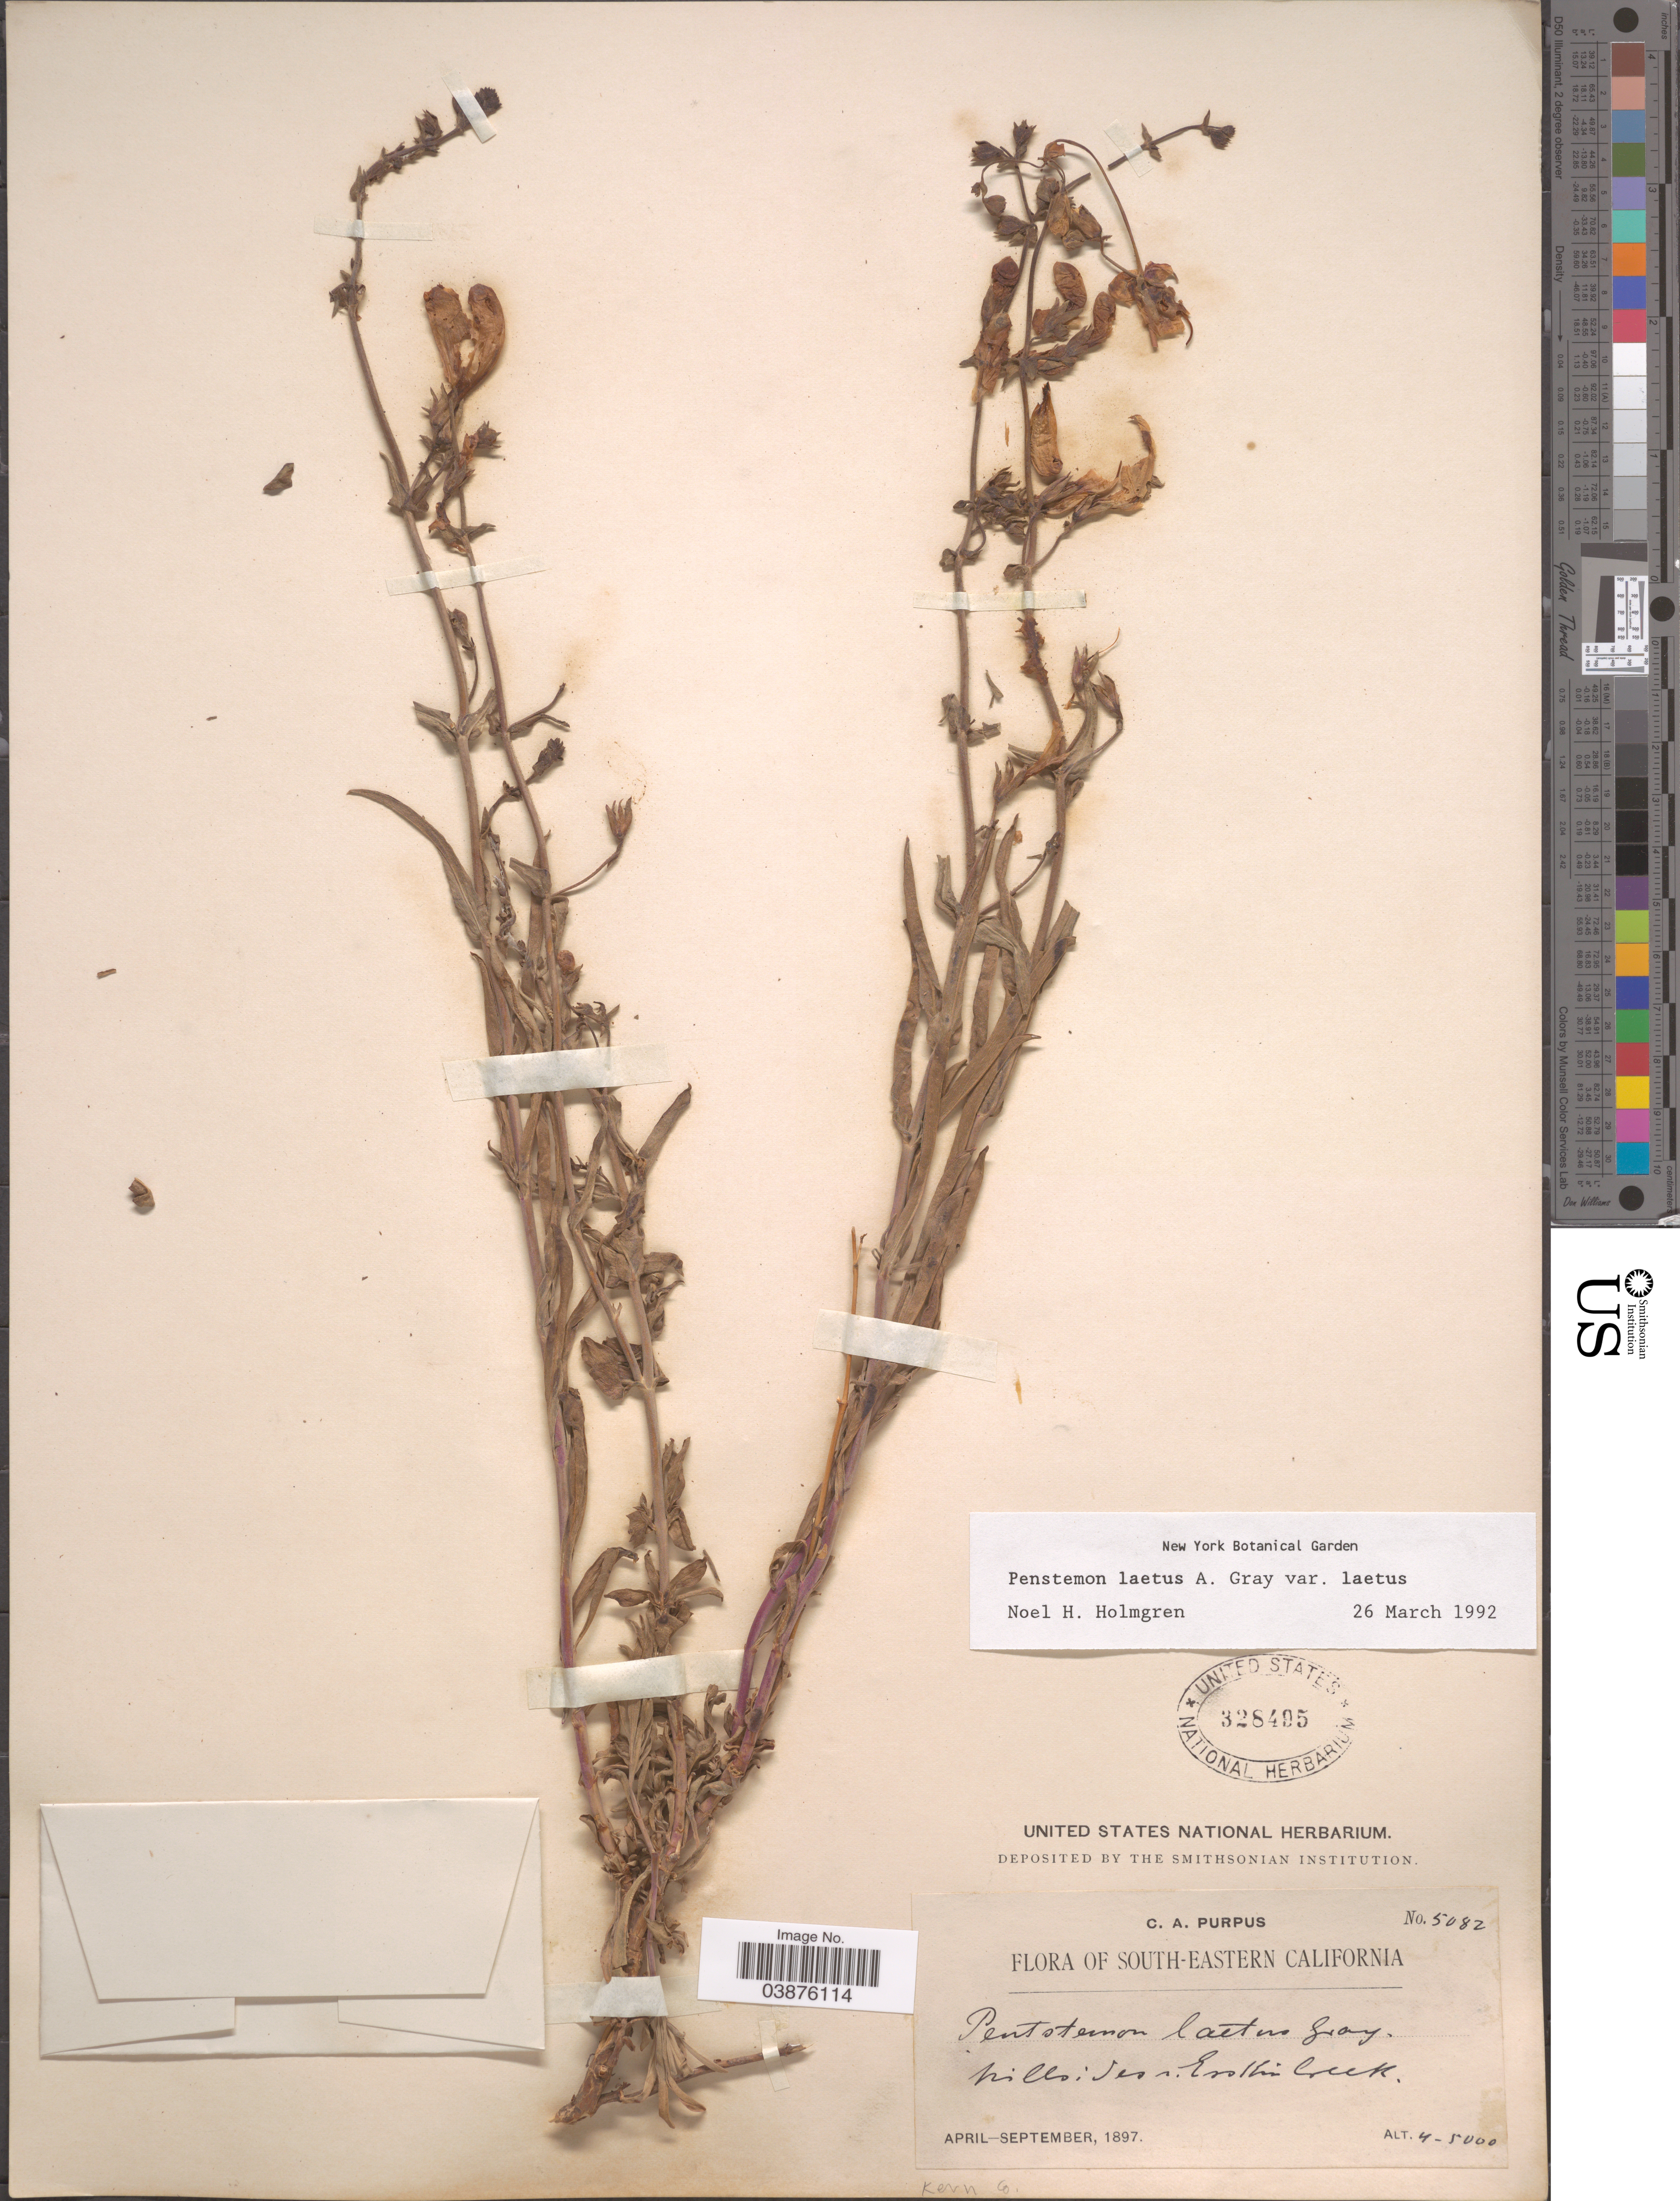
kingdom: Plantae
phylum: Tracheophyta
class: Magnoliopsida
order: Lamiales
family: Plantaginaceae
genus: Penstemon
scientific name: Penstemon laetus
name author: A. Gray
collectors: C. A. Purpus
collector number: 5082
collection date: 1897-04/1897-09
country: United States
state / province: California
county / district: Kern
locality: South-Eastern California. Hillsides Erskin Creek. Kern Co.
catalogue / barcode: US 328495